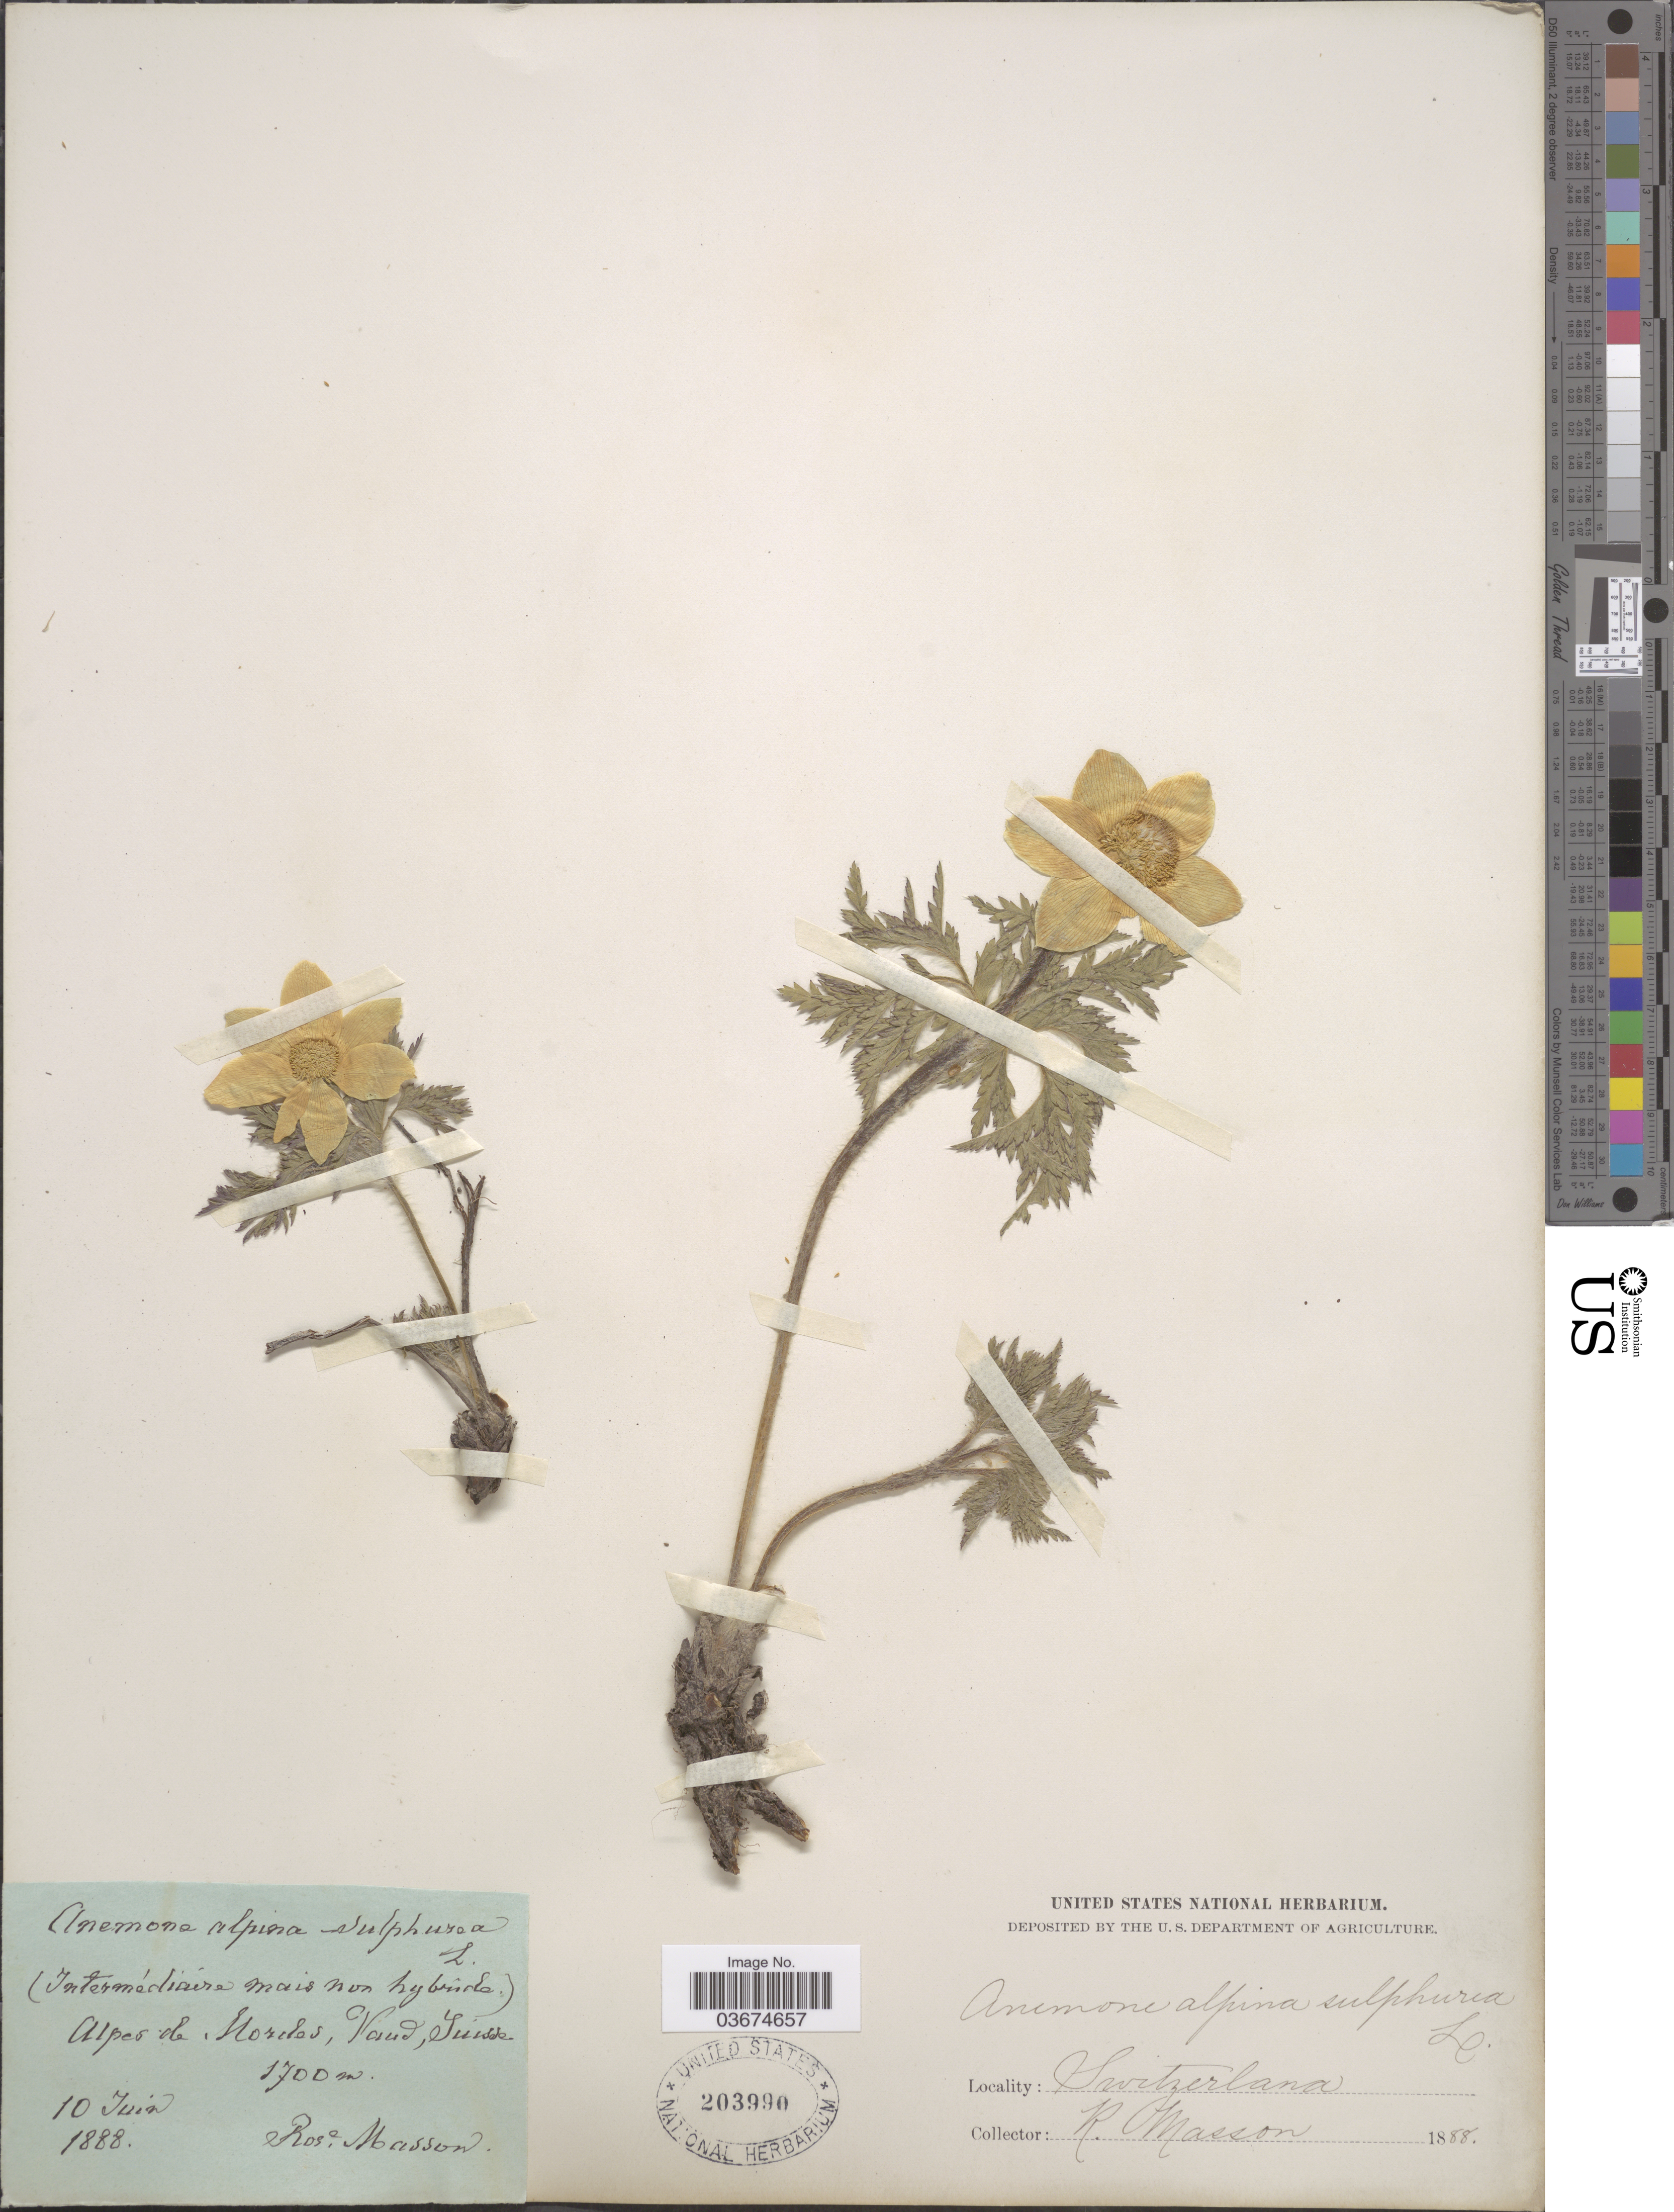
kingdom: Plantae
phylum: Tracheophyta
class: Magnoliopsida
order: Ranunculales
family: Ranunculaceae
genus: Pulsatilla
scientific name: Pulsatilla sulphurea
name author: Sweet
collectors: R. Masson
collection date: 1888-06-10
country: Switzerland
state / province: Vaud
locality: (Intermèdiaire mais non hybride). Alpes de, Hordes, Vaud, Suisse.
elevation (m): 1700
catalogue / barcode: US 203990